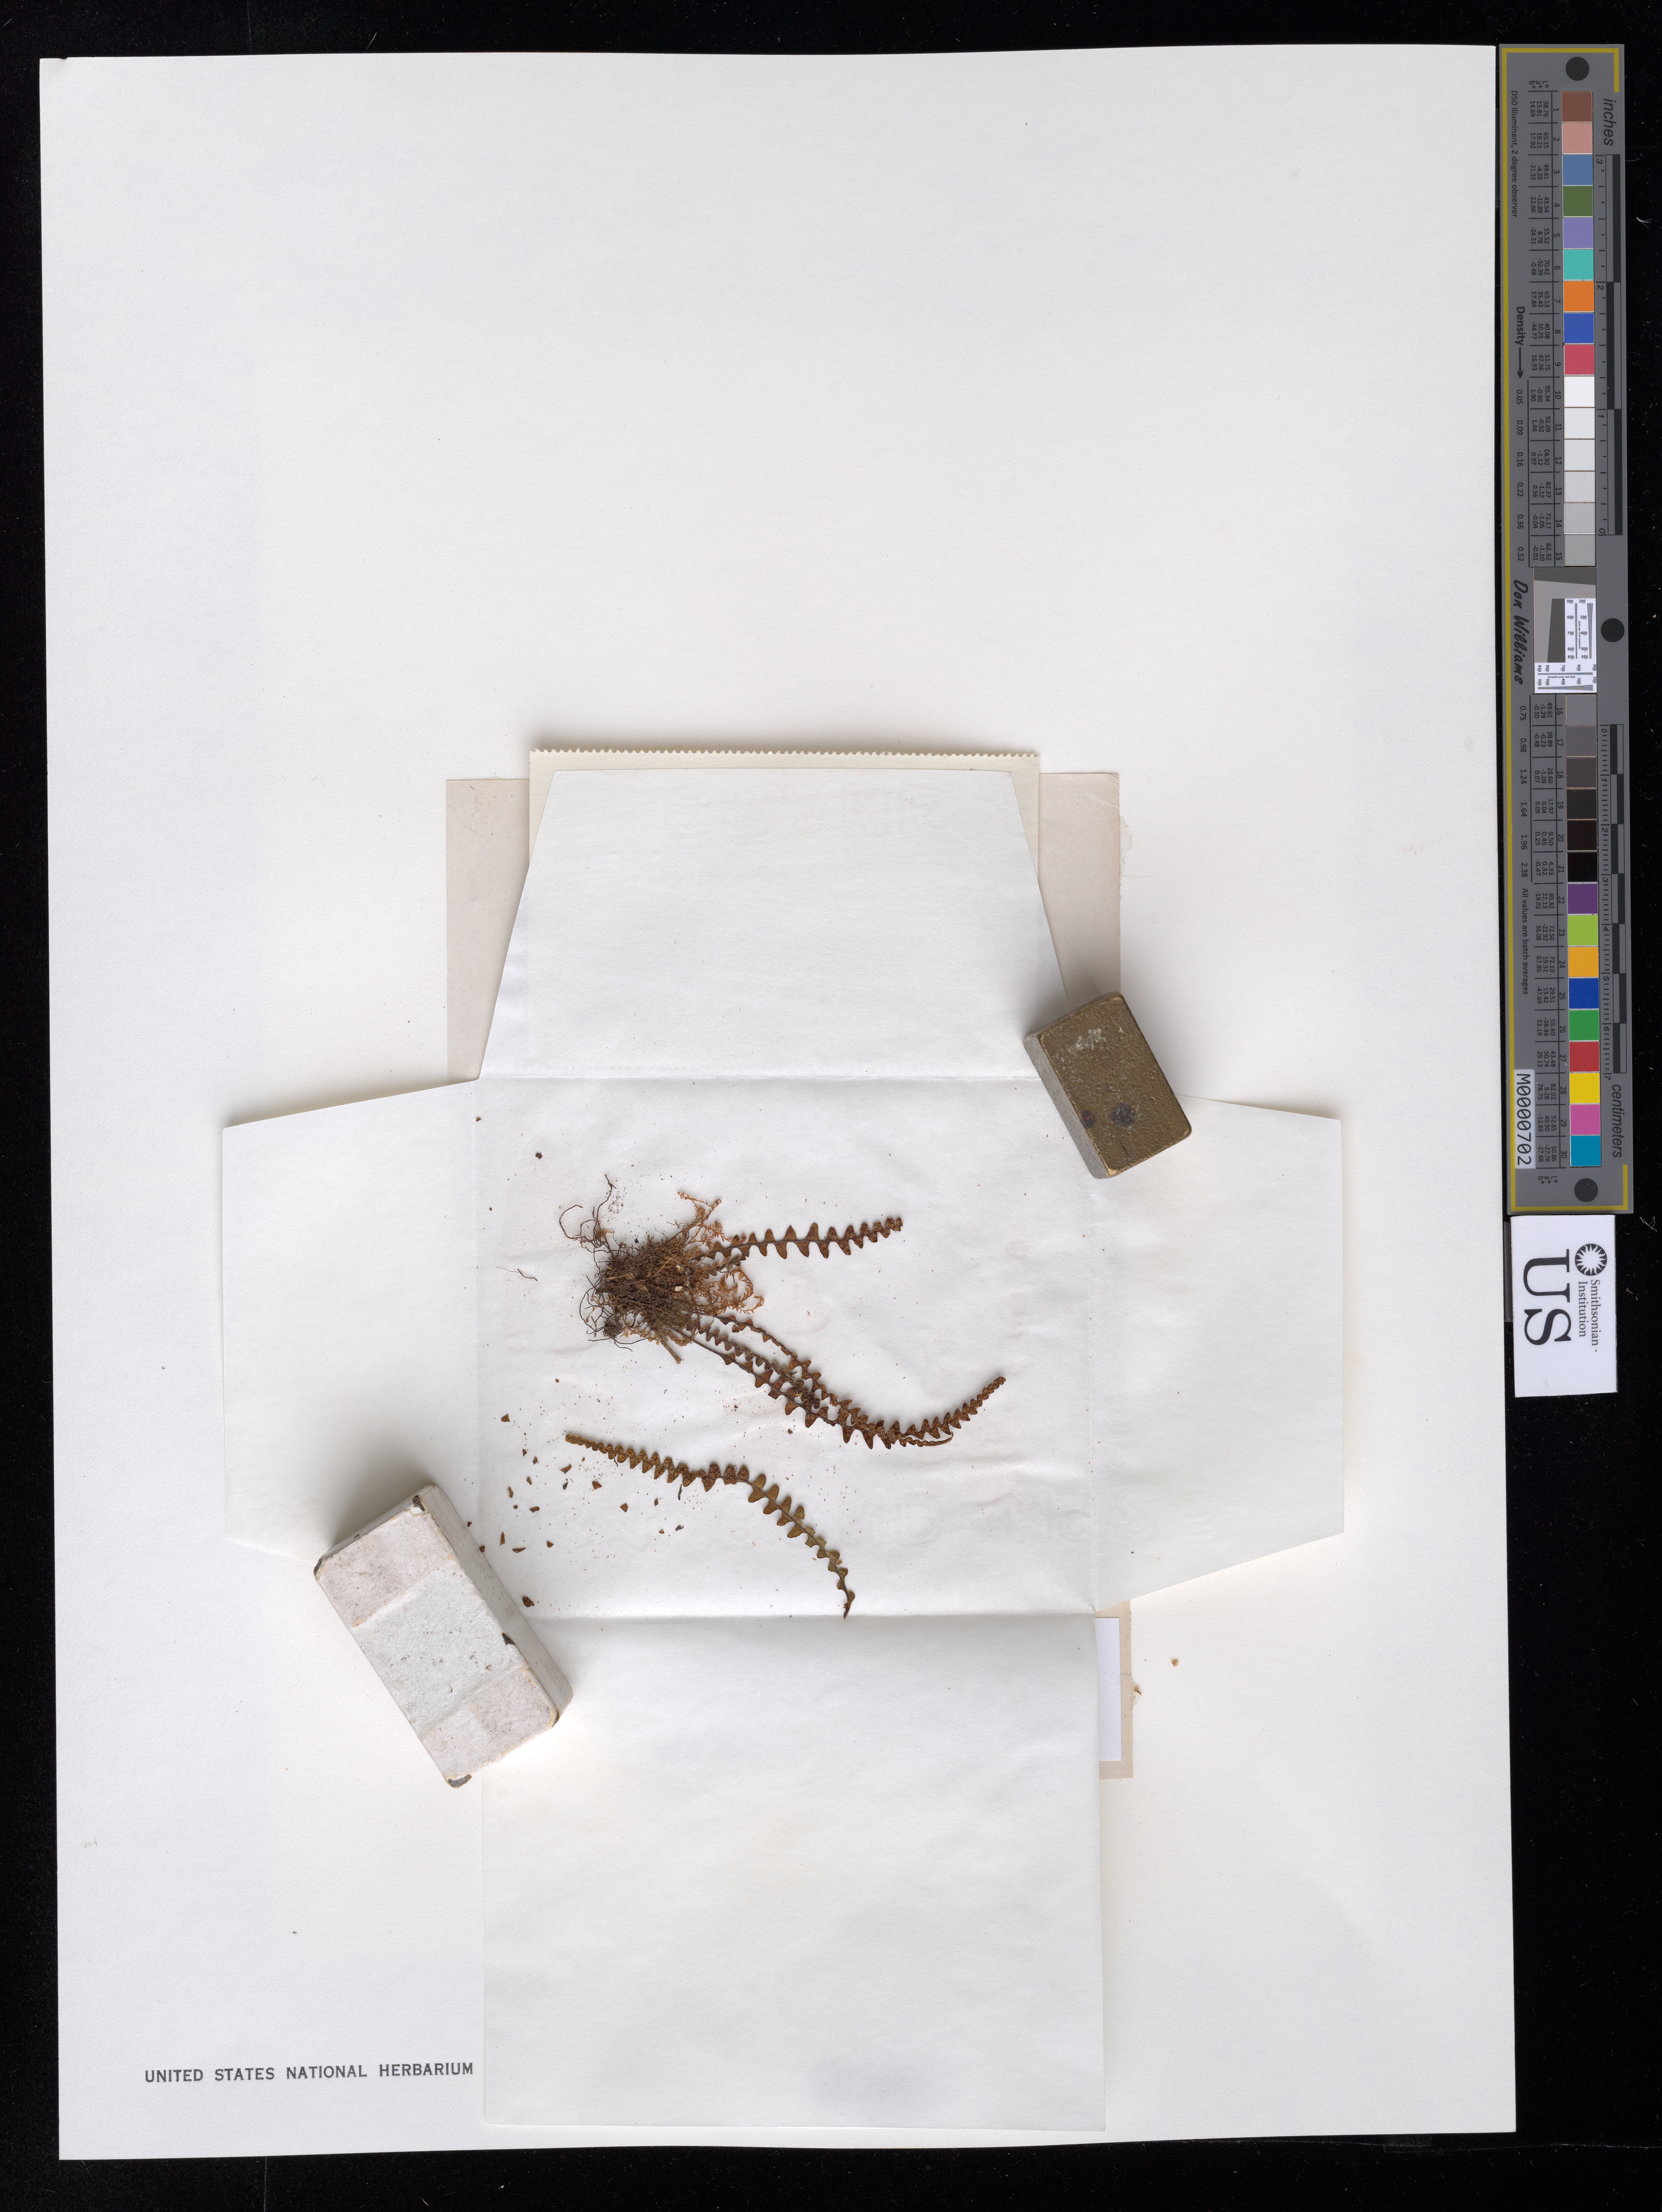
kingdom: Plantae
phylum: Tracheophyta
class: Polypodiopsida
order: Polypodiales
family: Polypodiaceae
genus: Ascogrammitis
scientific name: Ascogrammitis anfractuosa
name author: (Kunze ex Klotzsch) Sundue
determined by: Sundue, Michael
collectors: W. Knight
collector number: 2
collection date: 1938-01-30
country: Costa Rica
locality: Las Nubes - La Palma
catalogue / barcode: US 1688308